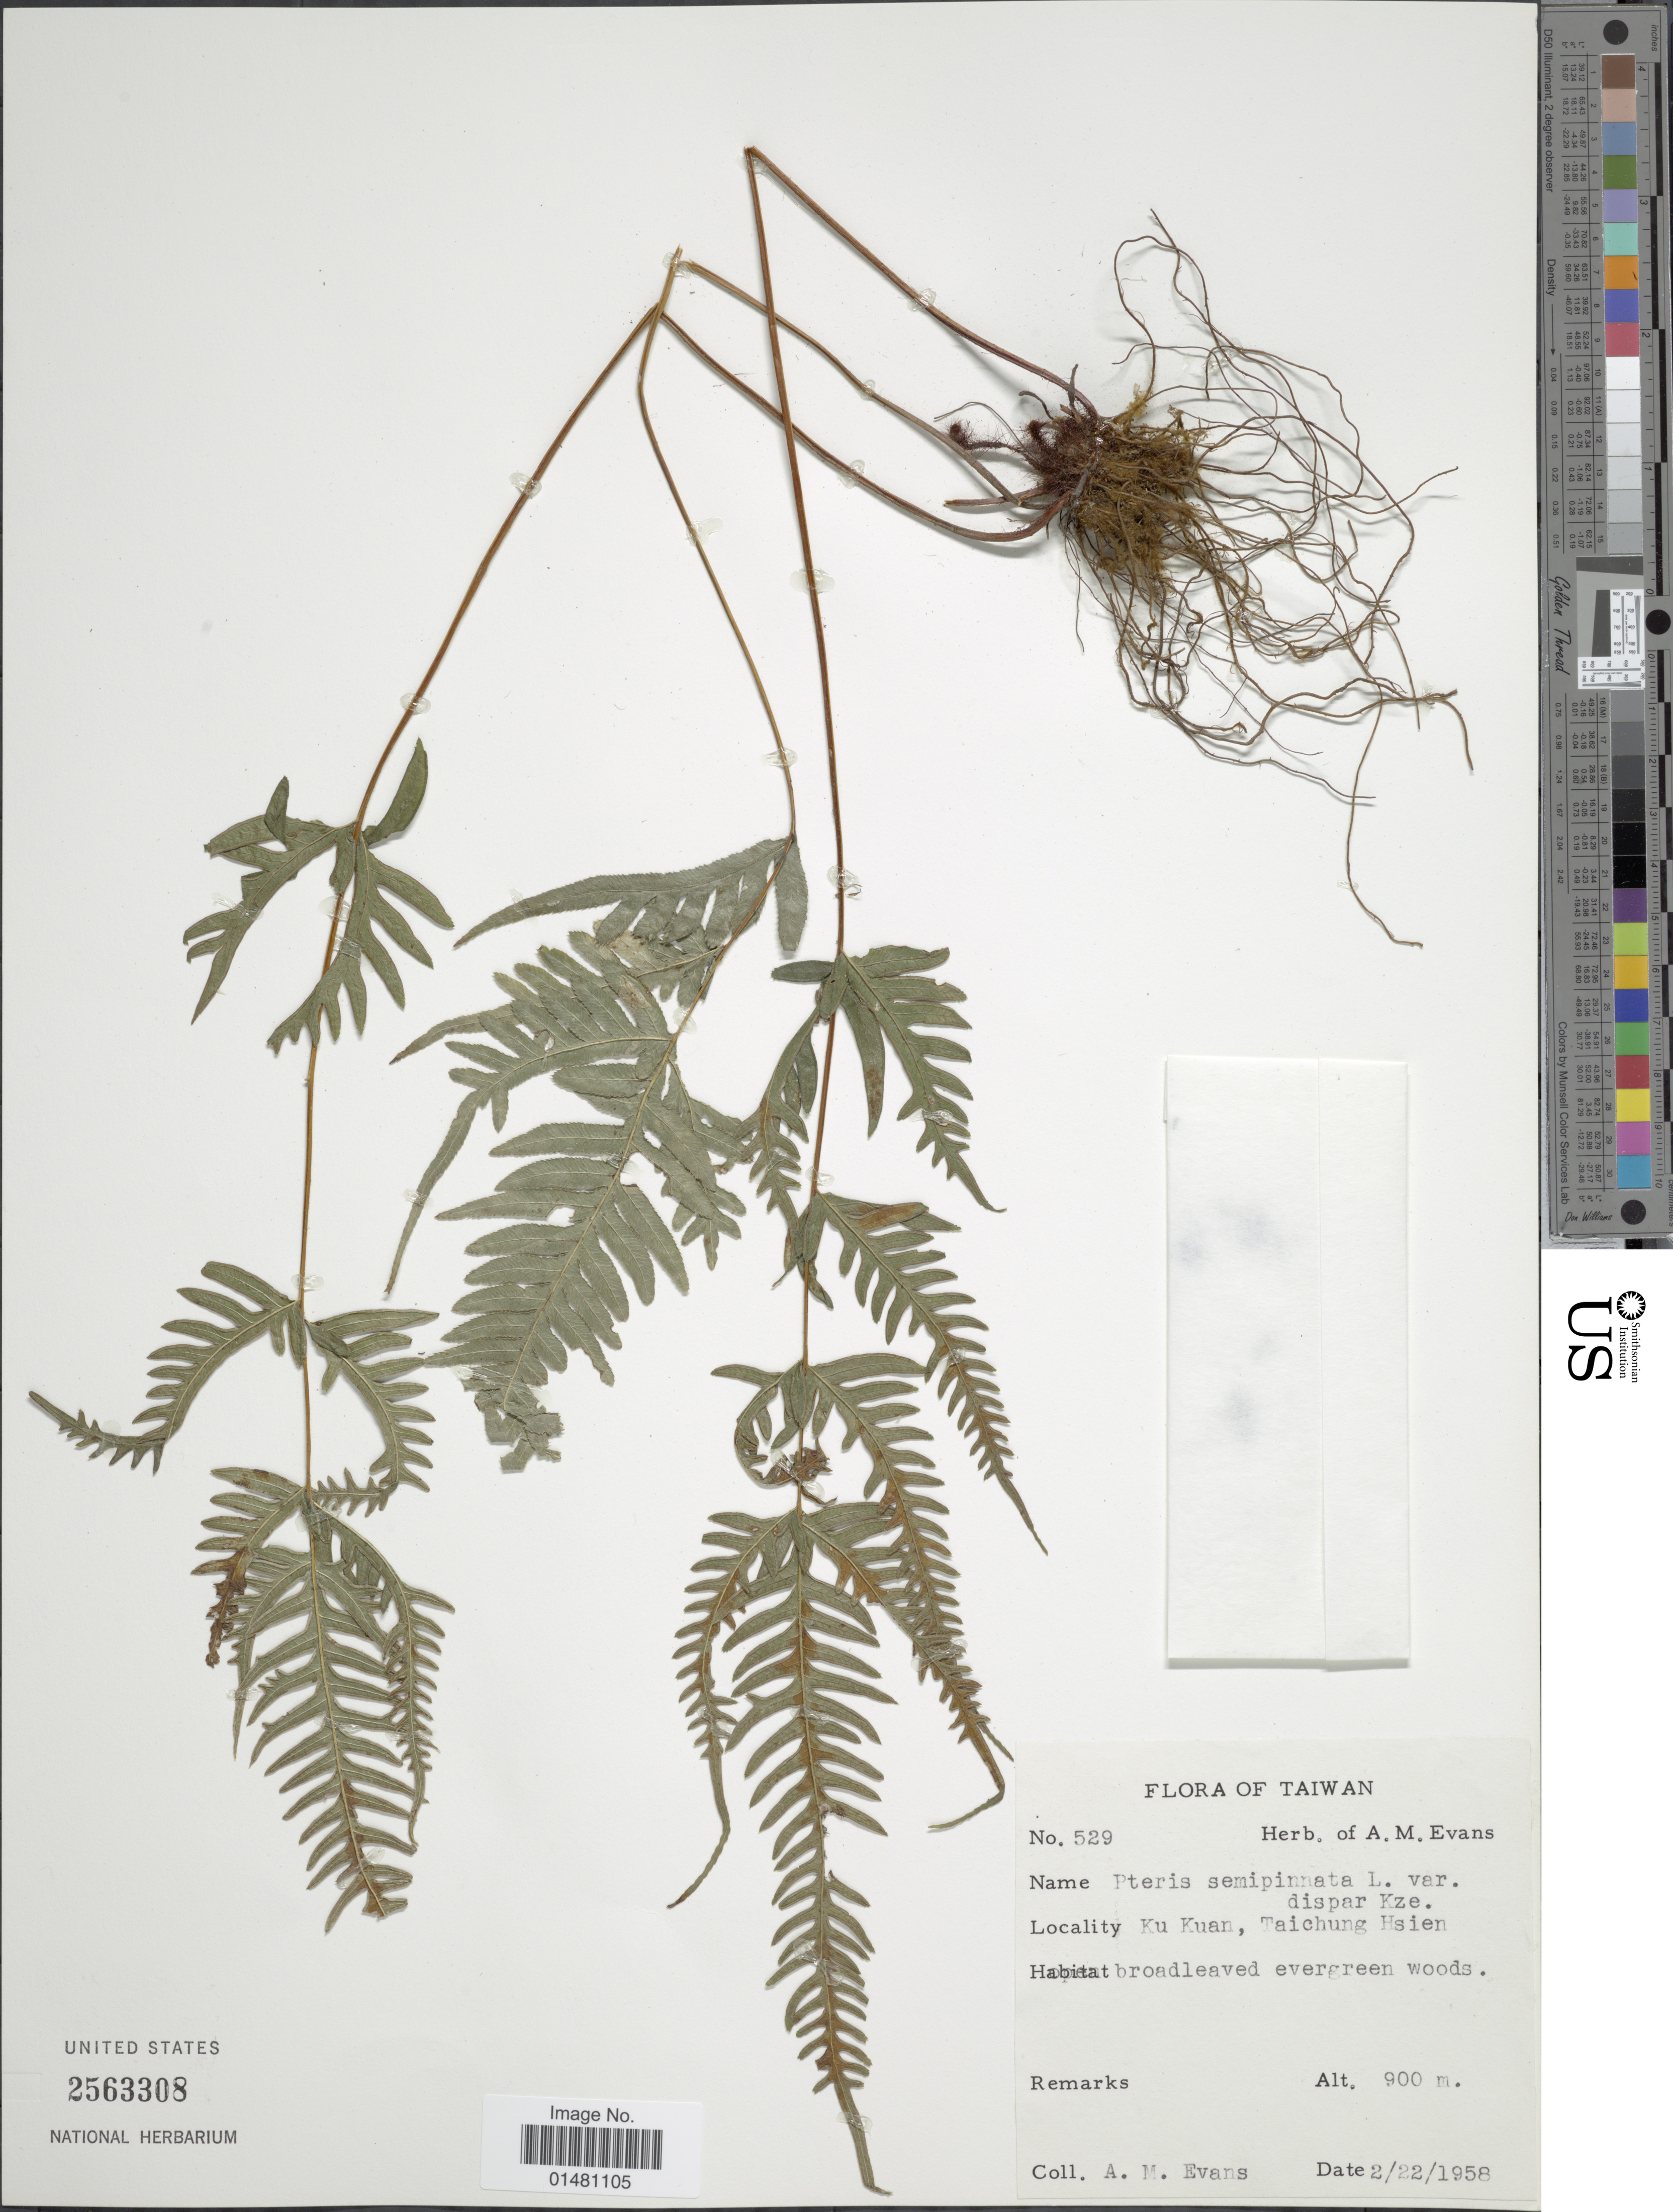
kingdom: Plantae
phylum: Tracheophyta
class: Polypodiopsida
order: Polypodiales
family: Pteridaceae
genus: Pteris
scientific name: Pteris scabripes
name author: Wall.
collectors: A. M. Evans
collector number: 529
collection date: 1958-02-22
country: Taiwan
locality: Ku Kuan, Taichung Hsien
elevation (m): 900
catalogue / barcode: US 2563308